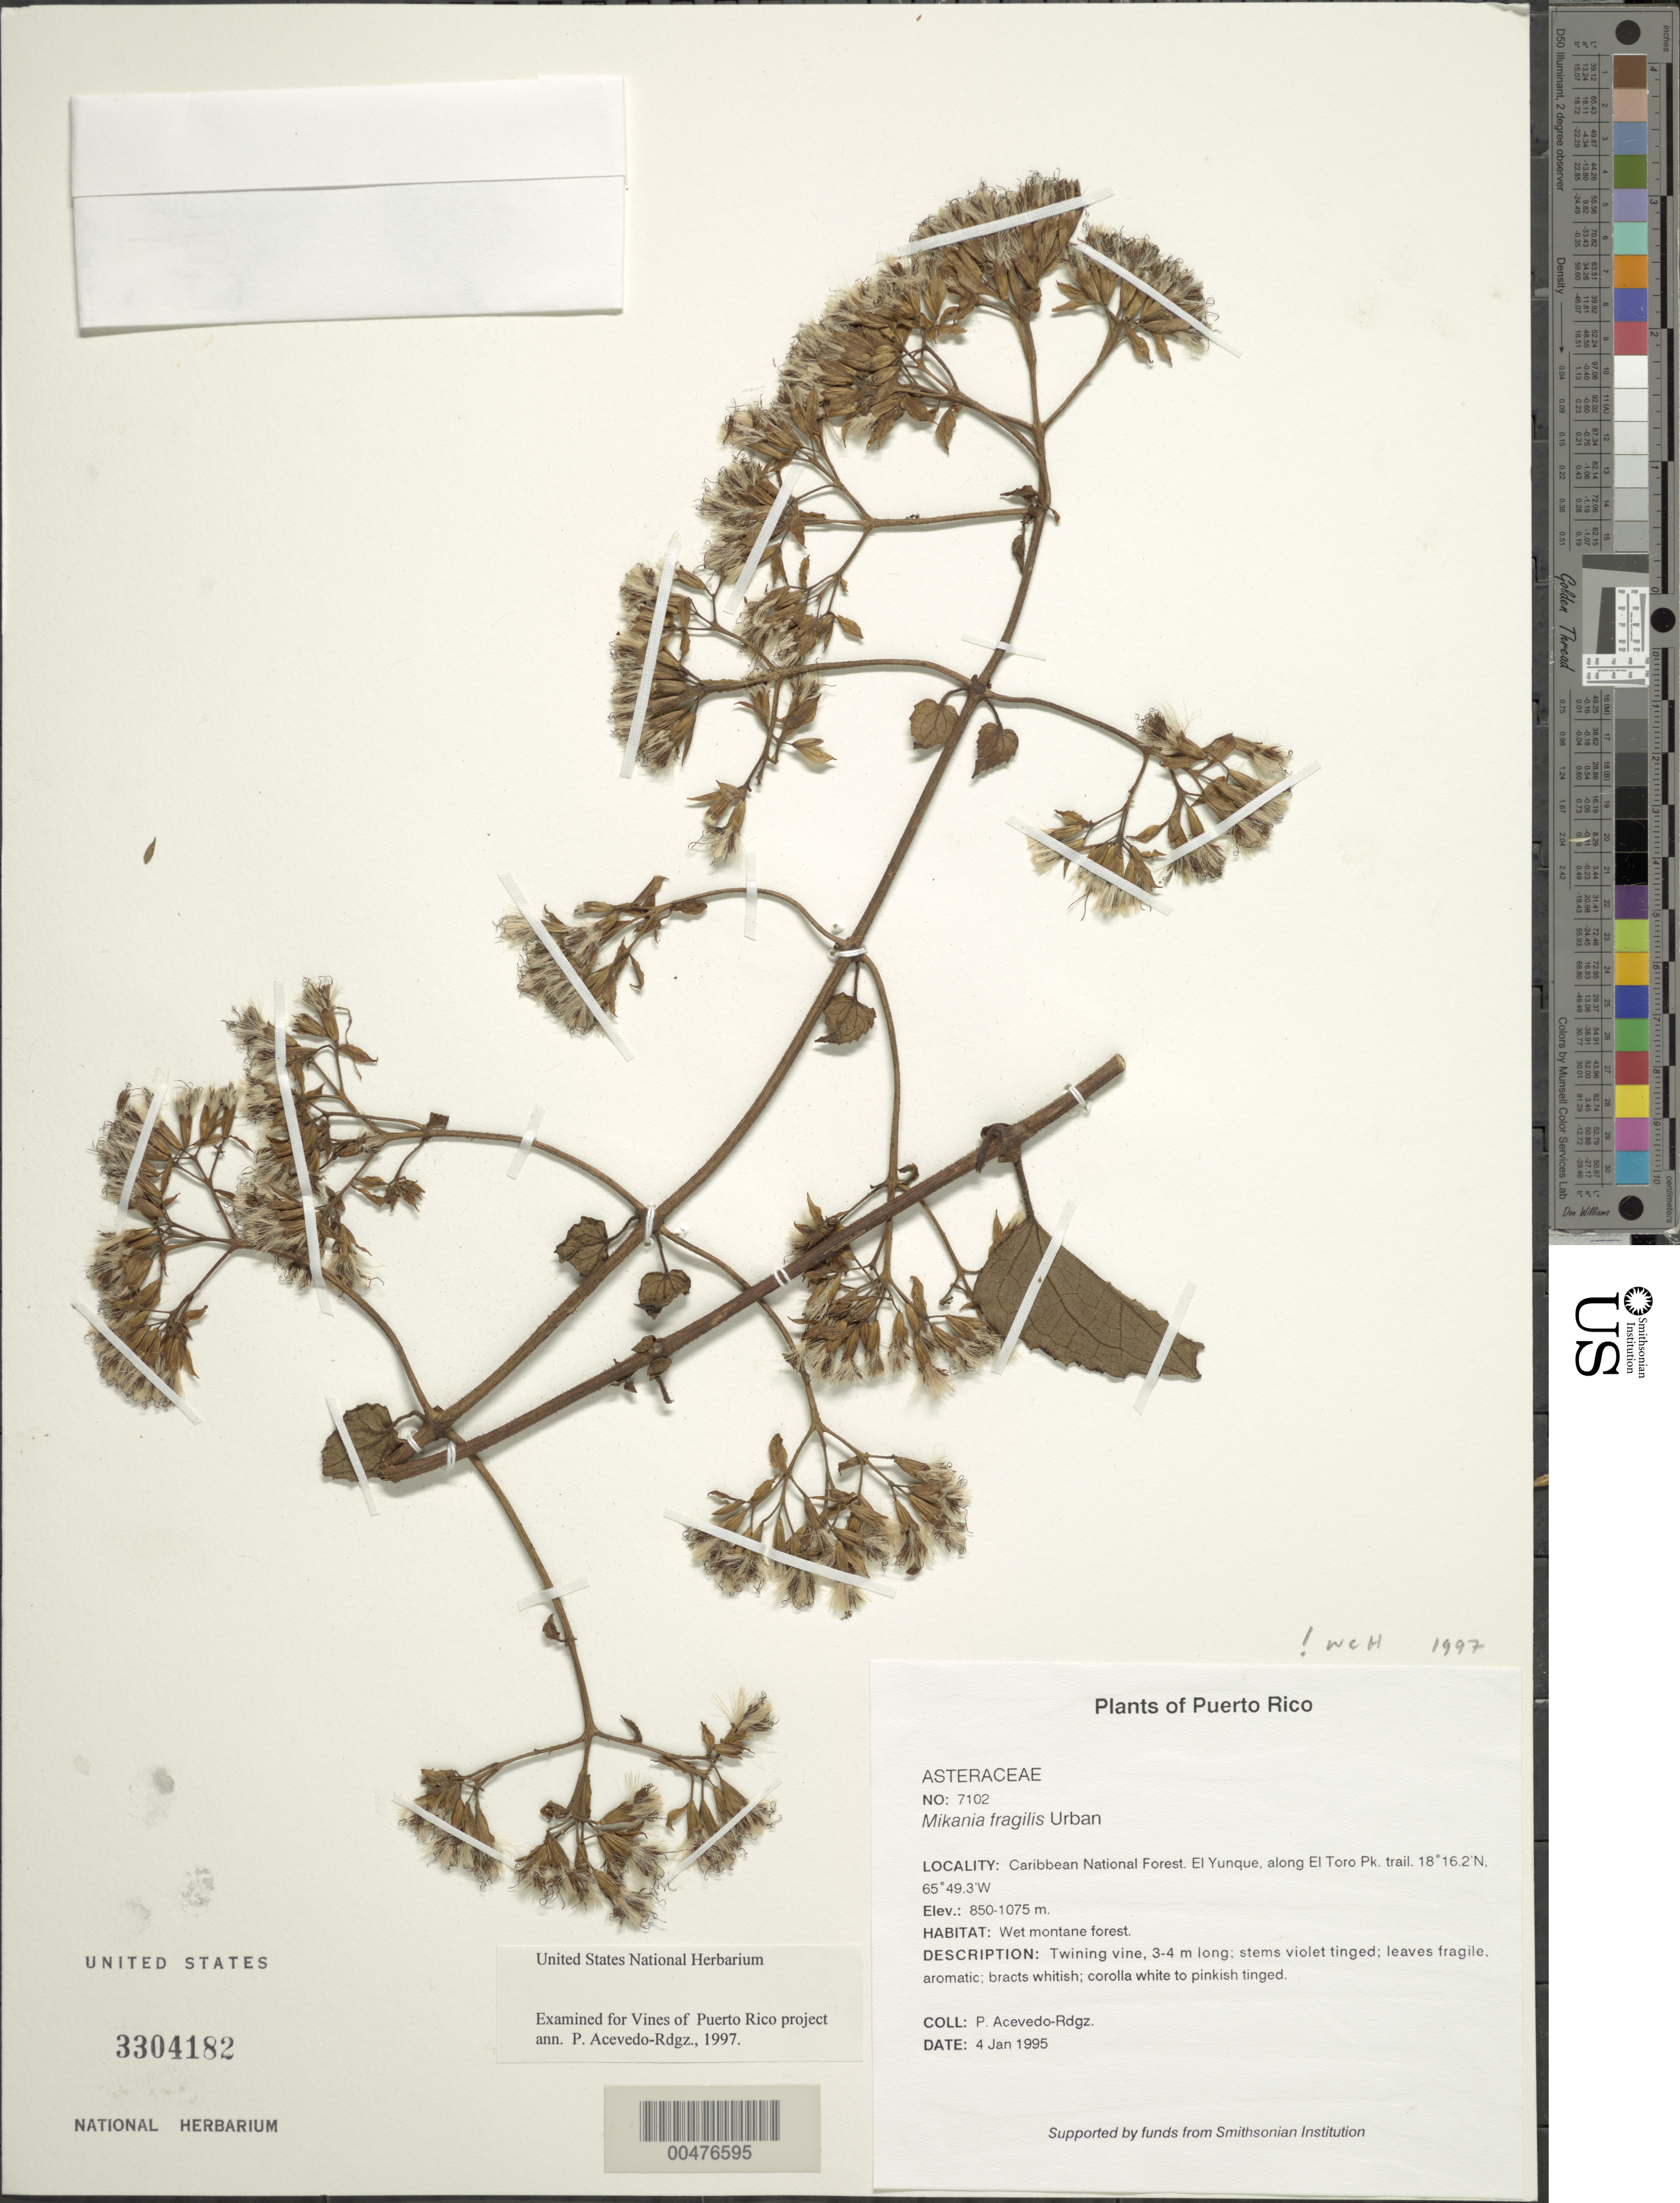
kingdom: Plantae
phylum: Tracheophyta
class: Magnoliopsida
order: Asterales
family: Asteraceae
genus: Mikania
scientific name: Mikania fragilis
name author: Urb.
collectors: P. Acevedo-Rodr.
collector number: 7102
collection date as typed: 04 Jan 1995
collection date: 1995-01-04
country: Puerto Rico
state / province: Río Grande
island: Puerto Rico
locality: Río Grande; Caribbean National Forest. El Yunque, along El Toro Pk. trail.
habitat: Wet montane forest.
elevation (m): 850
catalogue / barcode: US 3304182